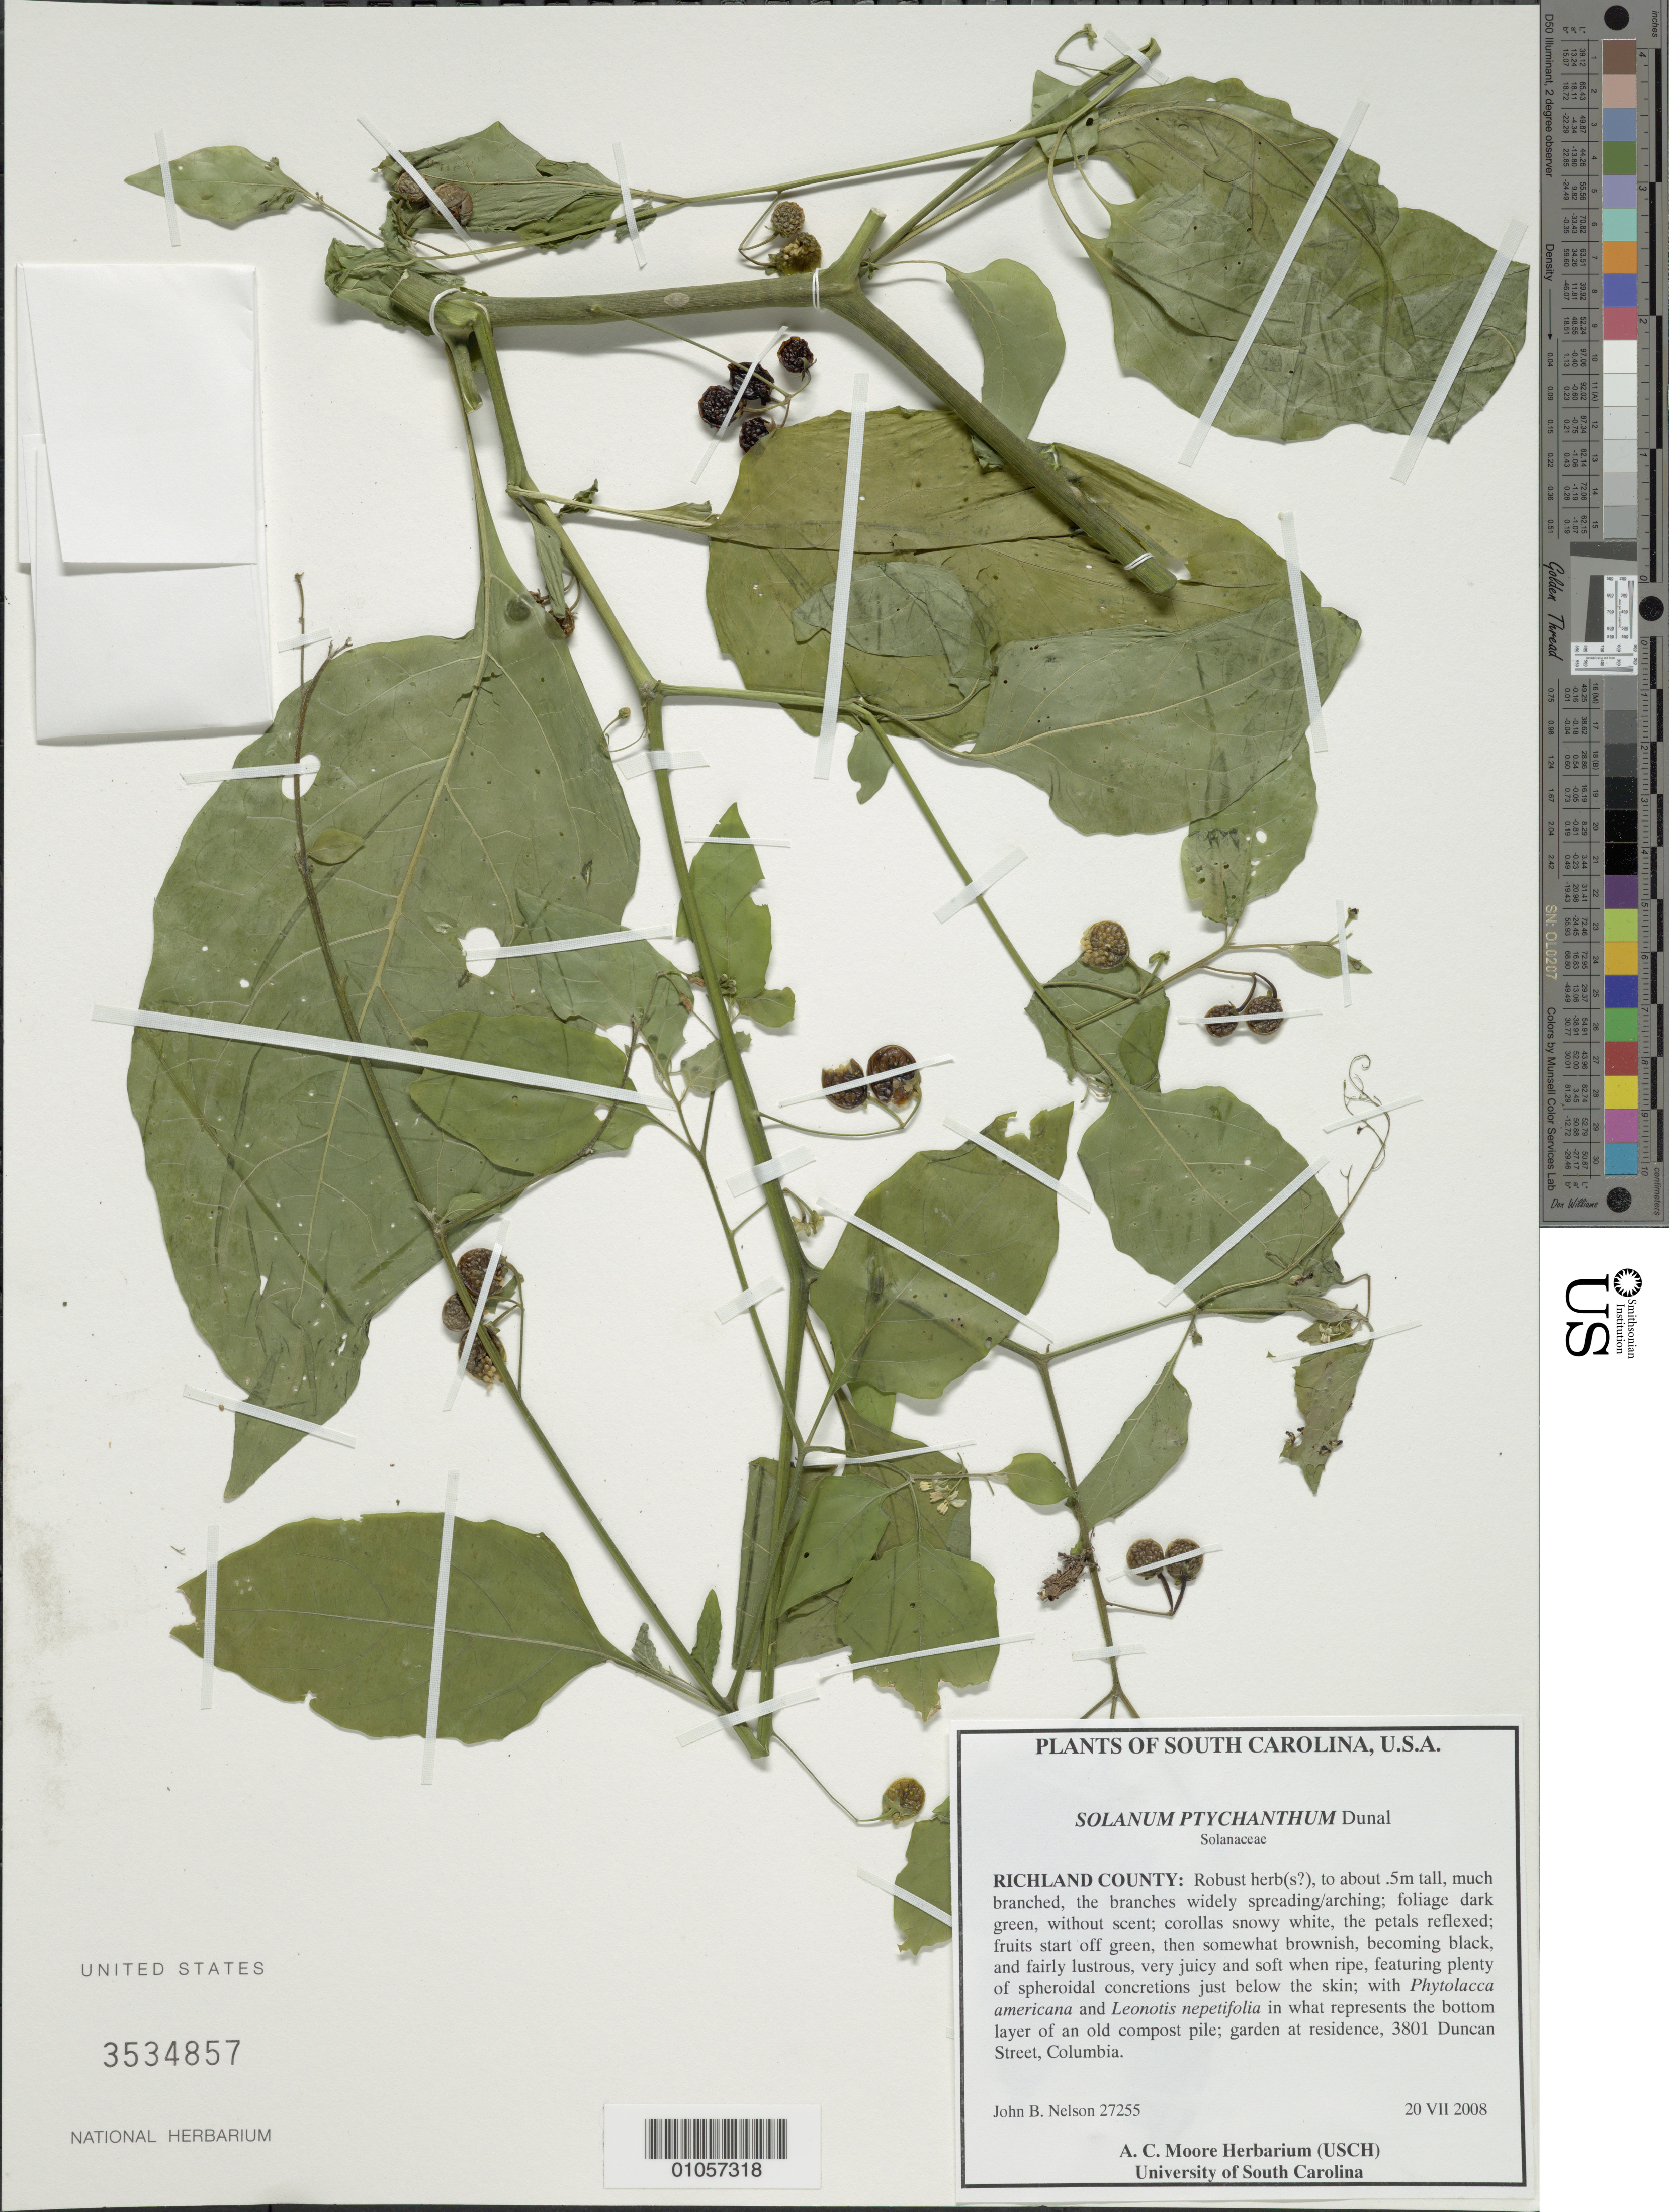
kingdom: Plantae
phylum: Tracheophyta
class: Magnoliopsida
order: Solanales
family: Solanaceae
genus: Solanum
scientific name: Solanum emulans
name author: Raf.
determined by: Knapp, S. D.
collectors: J. Nelson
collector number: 27255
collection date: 2008-07-20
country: United States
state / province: South Carolina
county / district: Richland County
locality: Columbia. Garden at residence, 3801 Duncan Street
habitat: With Phytolacca americana and Leonitis nepetifolia in what represents the bottom layer of an old compost pile.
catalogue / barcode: US 3534857